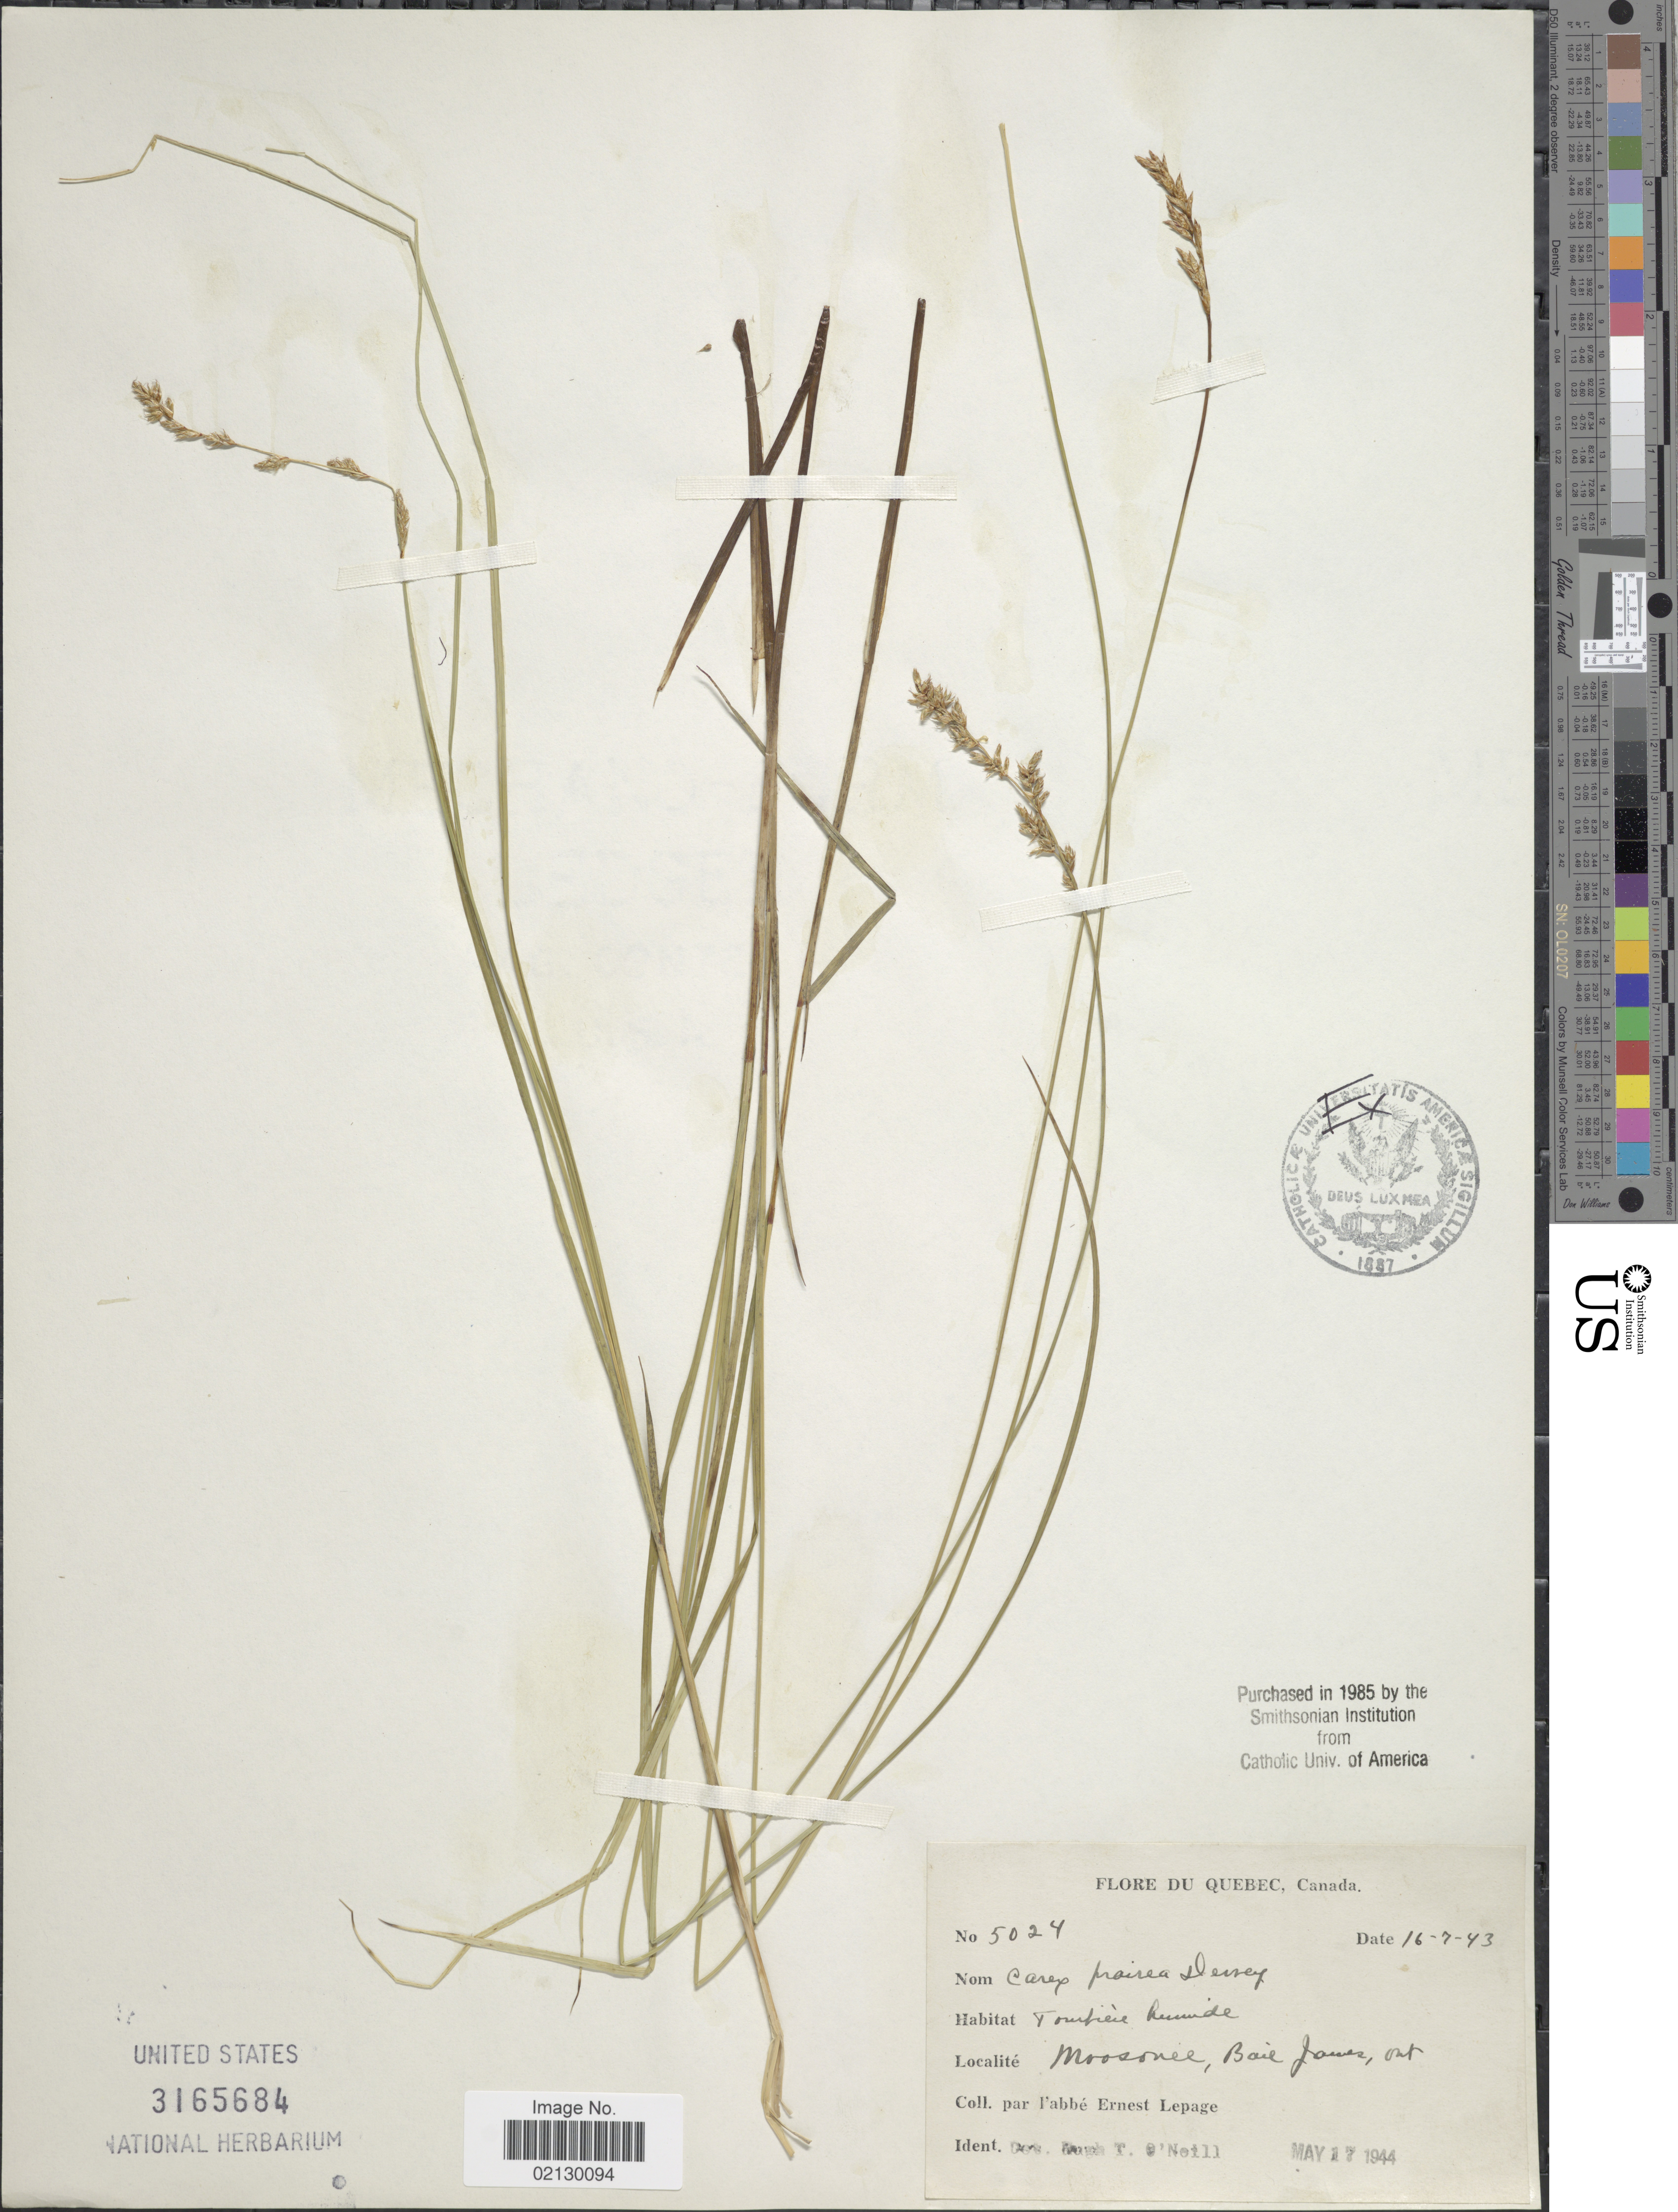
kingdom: Plantae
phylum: Tracheophyta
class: Liliopsida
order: Poales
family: Cyperaceae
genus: Carex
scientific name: Carex prairea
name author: Dewey ex Alph. Wood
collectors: E. Lepage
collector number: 5024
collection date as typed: Transcribed d/m/y: 16/7/43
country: Canada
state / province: Ontario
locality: Moosonee, Baie James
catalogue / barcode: US 3165684